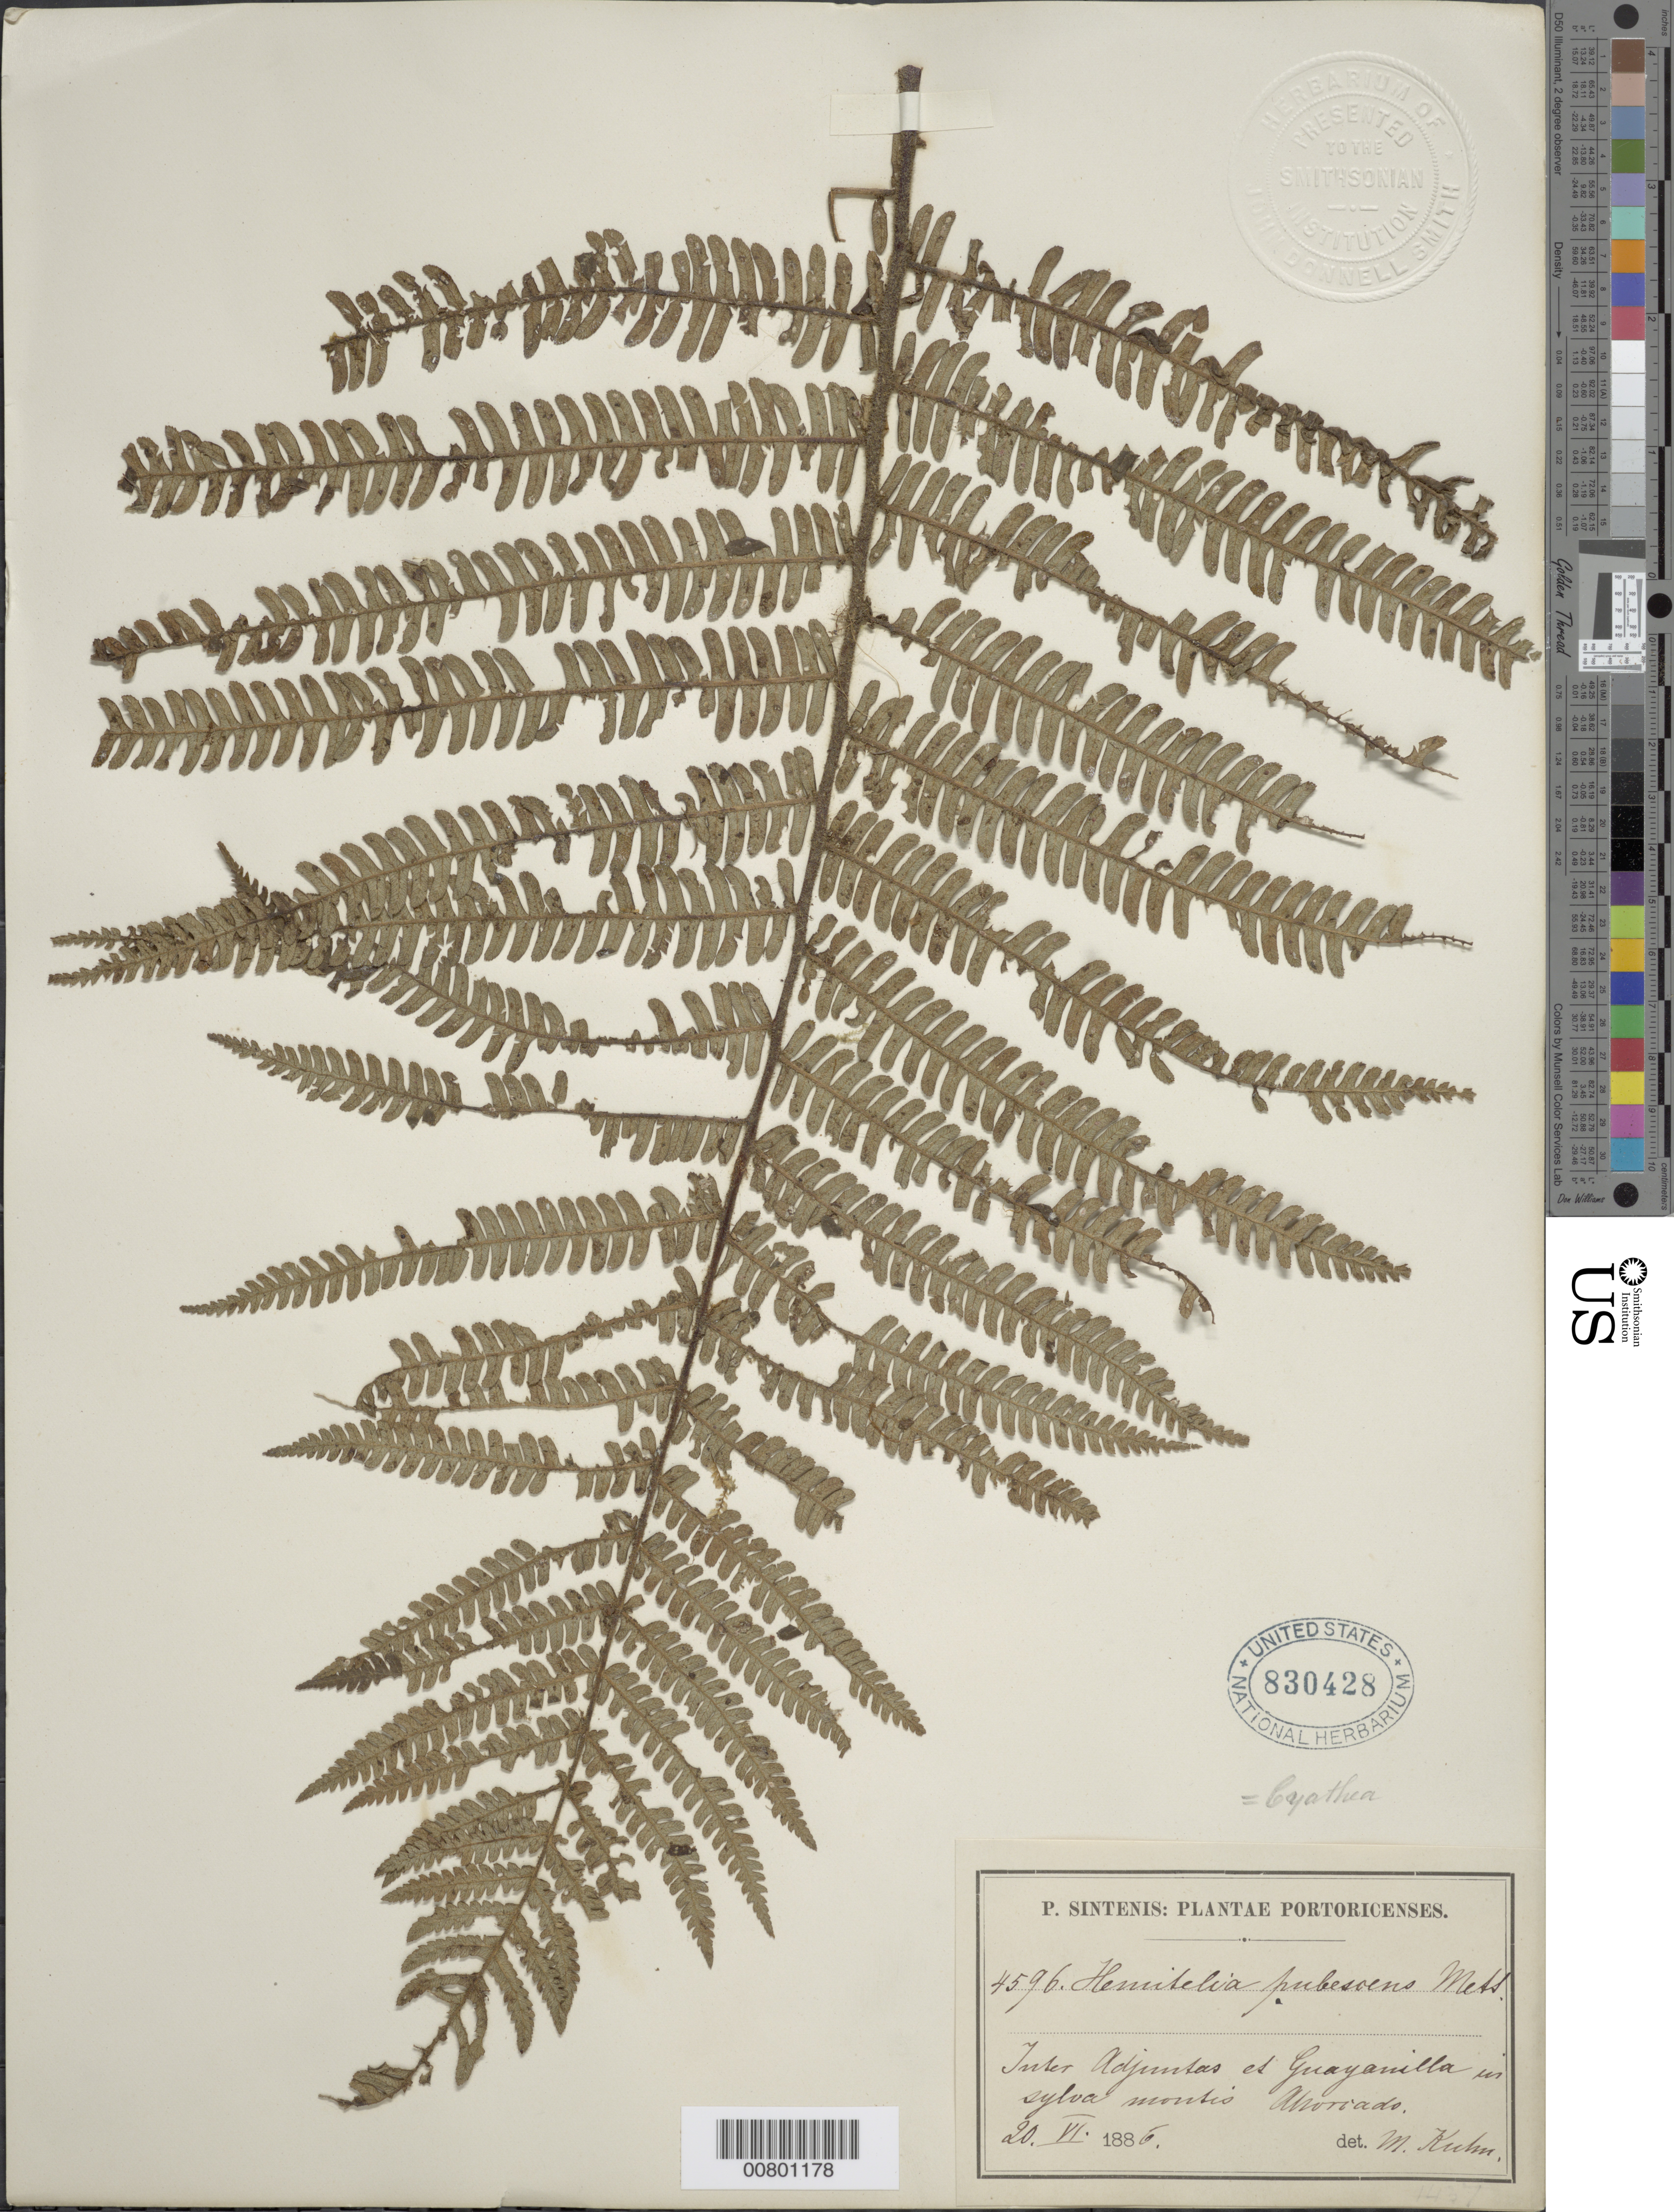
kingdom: Plantae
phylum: Tracheophyta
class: Polypodiopsida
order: Cyatheales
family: Cyatheaceae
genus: Alsophila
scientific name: Alsophila bryophila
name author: R.M. Tryon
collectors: P. Sintenis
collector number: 4596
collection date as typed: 20 Jun 1886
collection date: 1886-06-20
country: Puerto Rico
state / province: Adjuntas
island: Puerto Rico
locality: Adjuntas to Guayanilla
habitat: Sylvis montis, aboriado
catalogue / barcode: US 830428